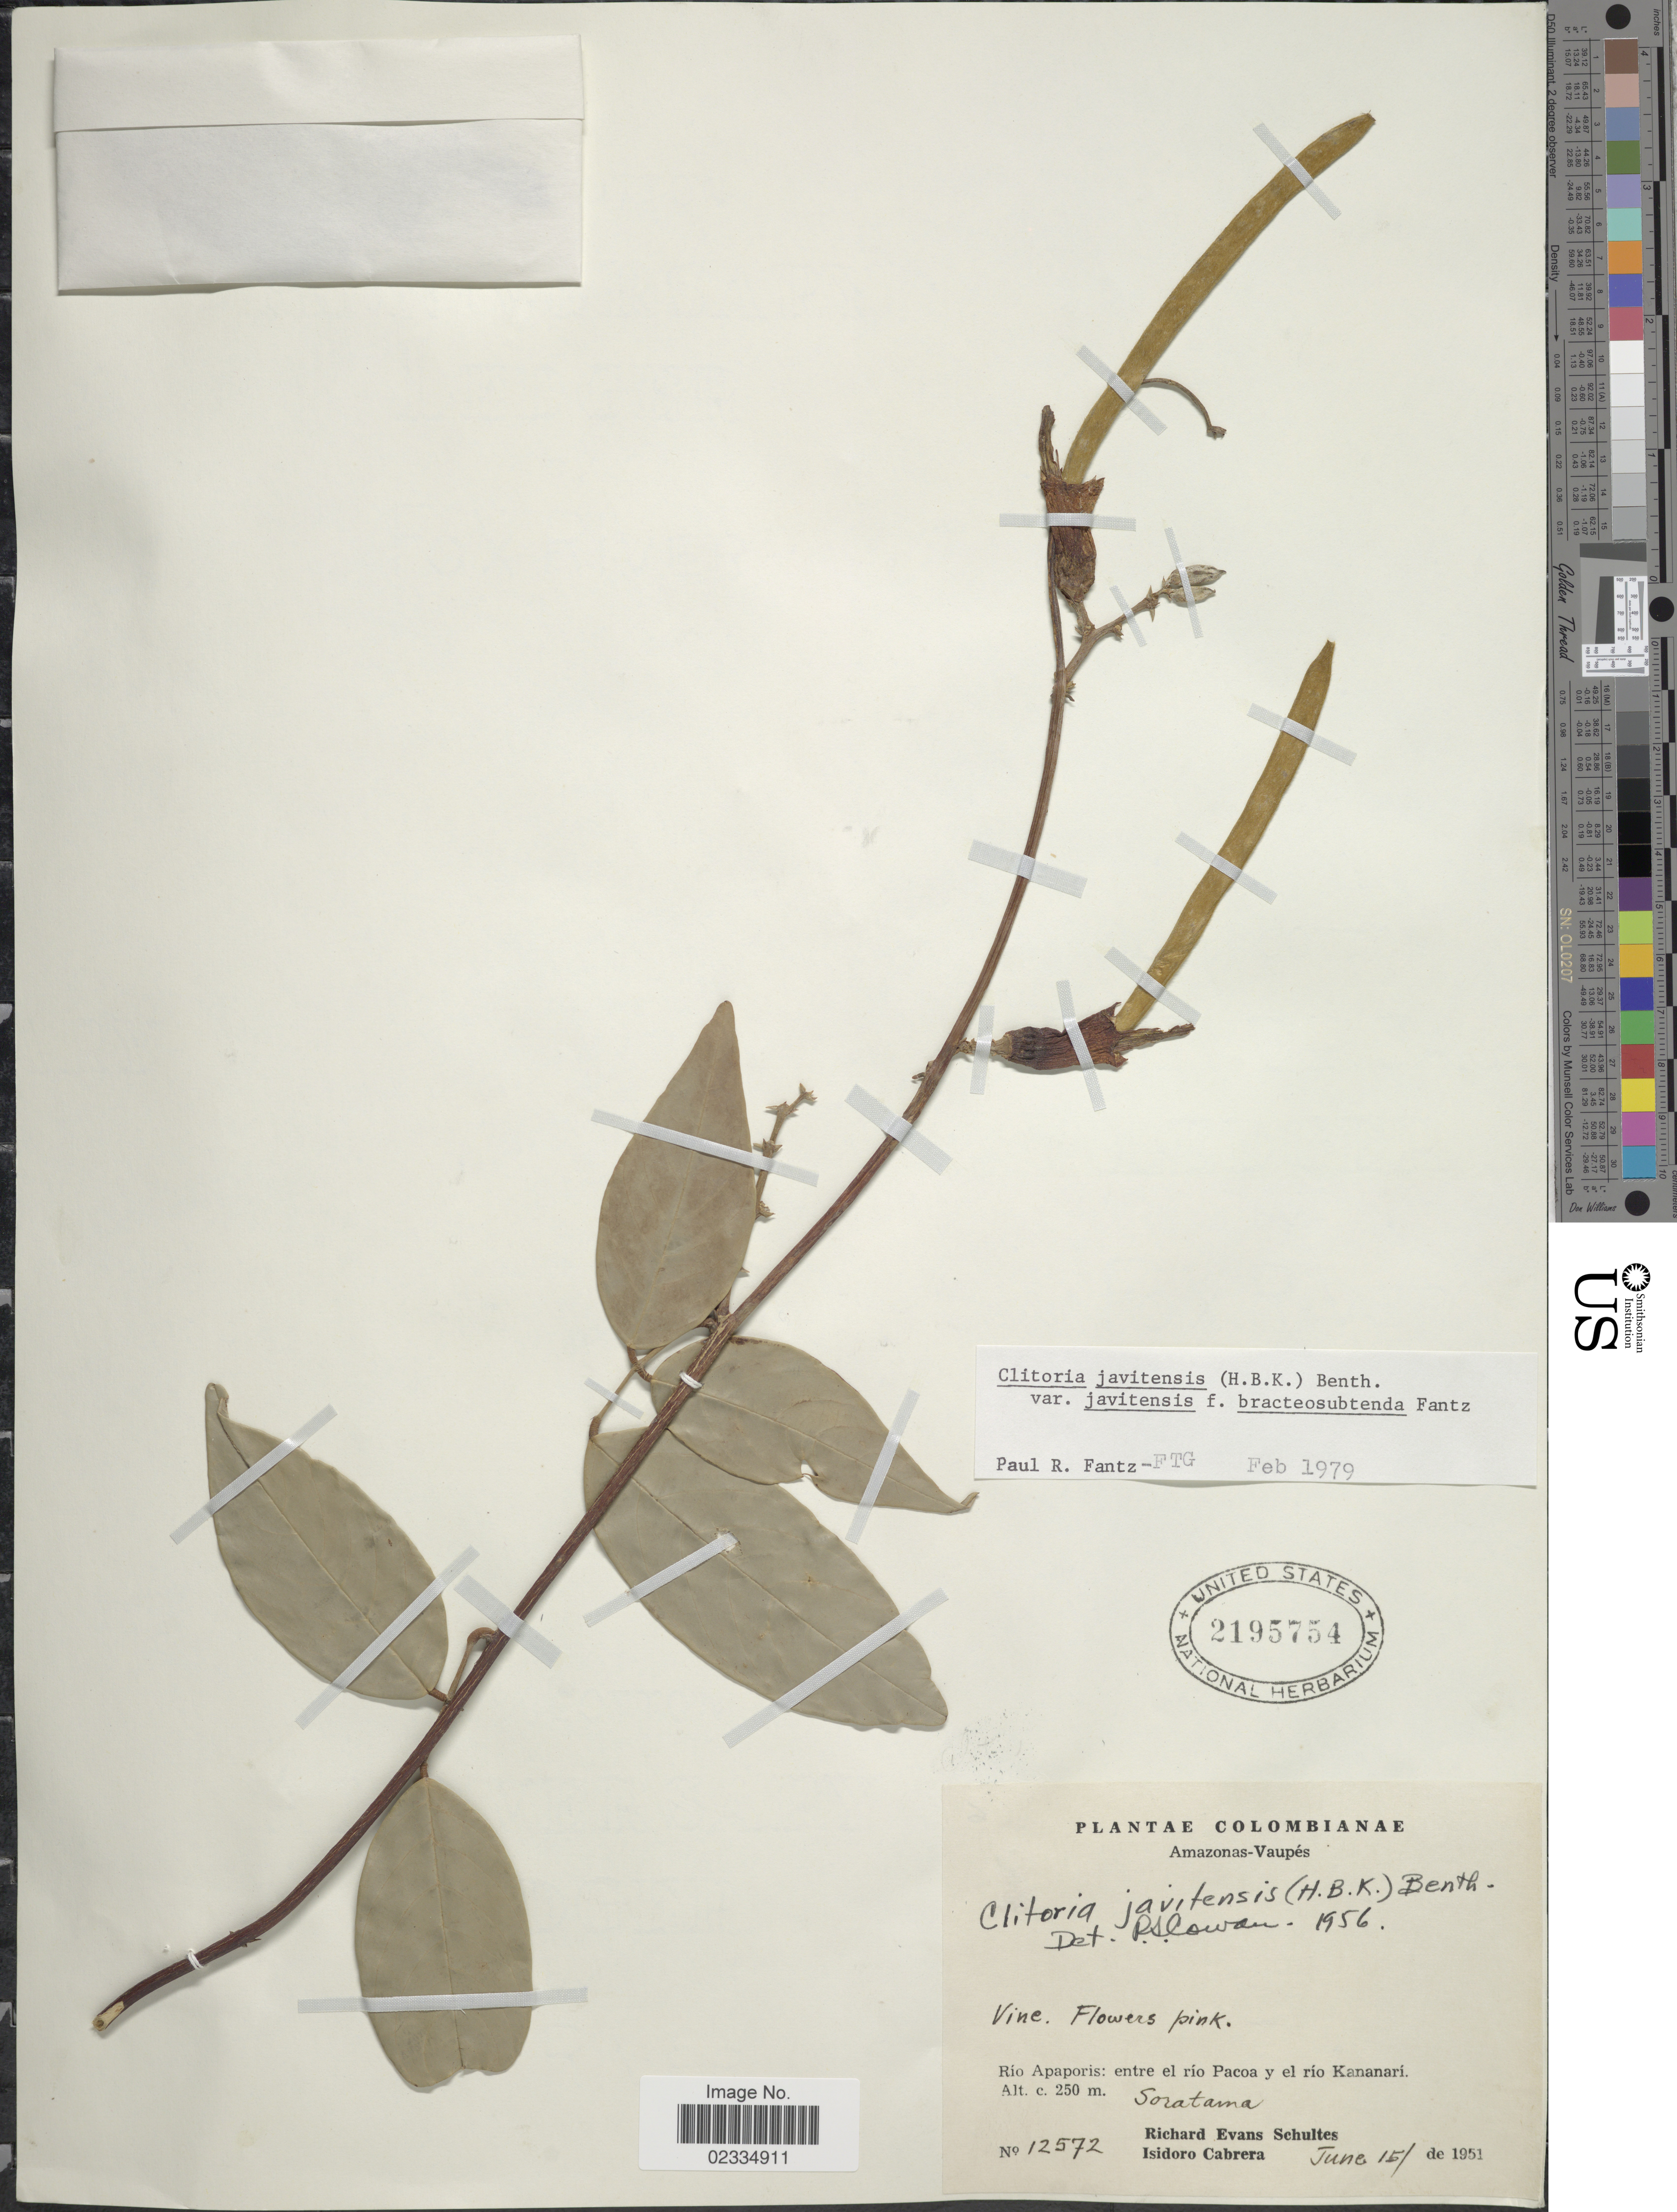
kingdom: Plantae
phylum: Tracheophyta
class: Magnoliopsida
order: Fabales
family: Fabaceae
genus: Clitoria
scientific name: Clitoria javitensis f. bracteosubtenda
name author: Fantz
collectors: R. E. Schultes & I. Cabrera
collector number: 12572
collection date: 1951-06-15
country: Colombia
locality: Amazonas-Vaupes. Rio Apaporis: entre el rio Pacoa y el Rio Kananari. Soratama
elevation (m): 250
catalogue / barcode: US 2195754